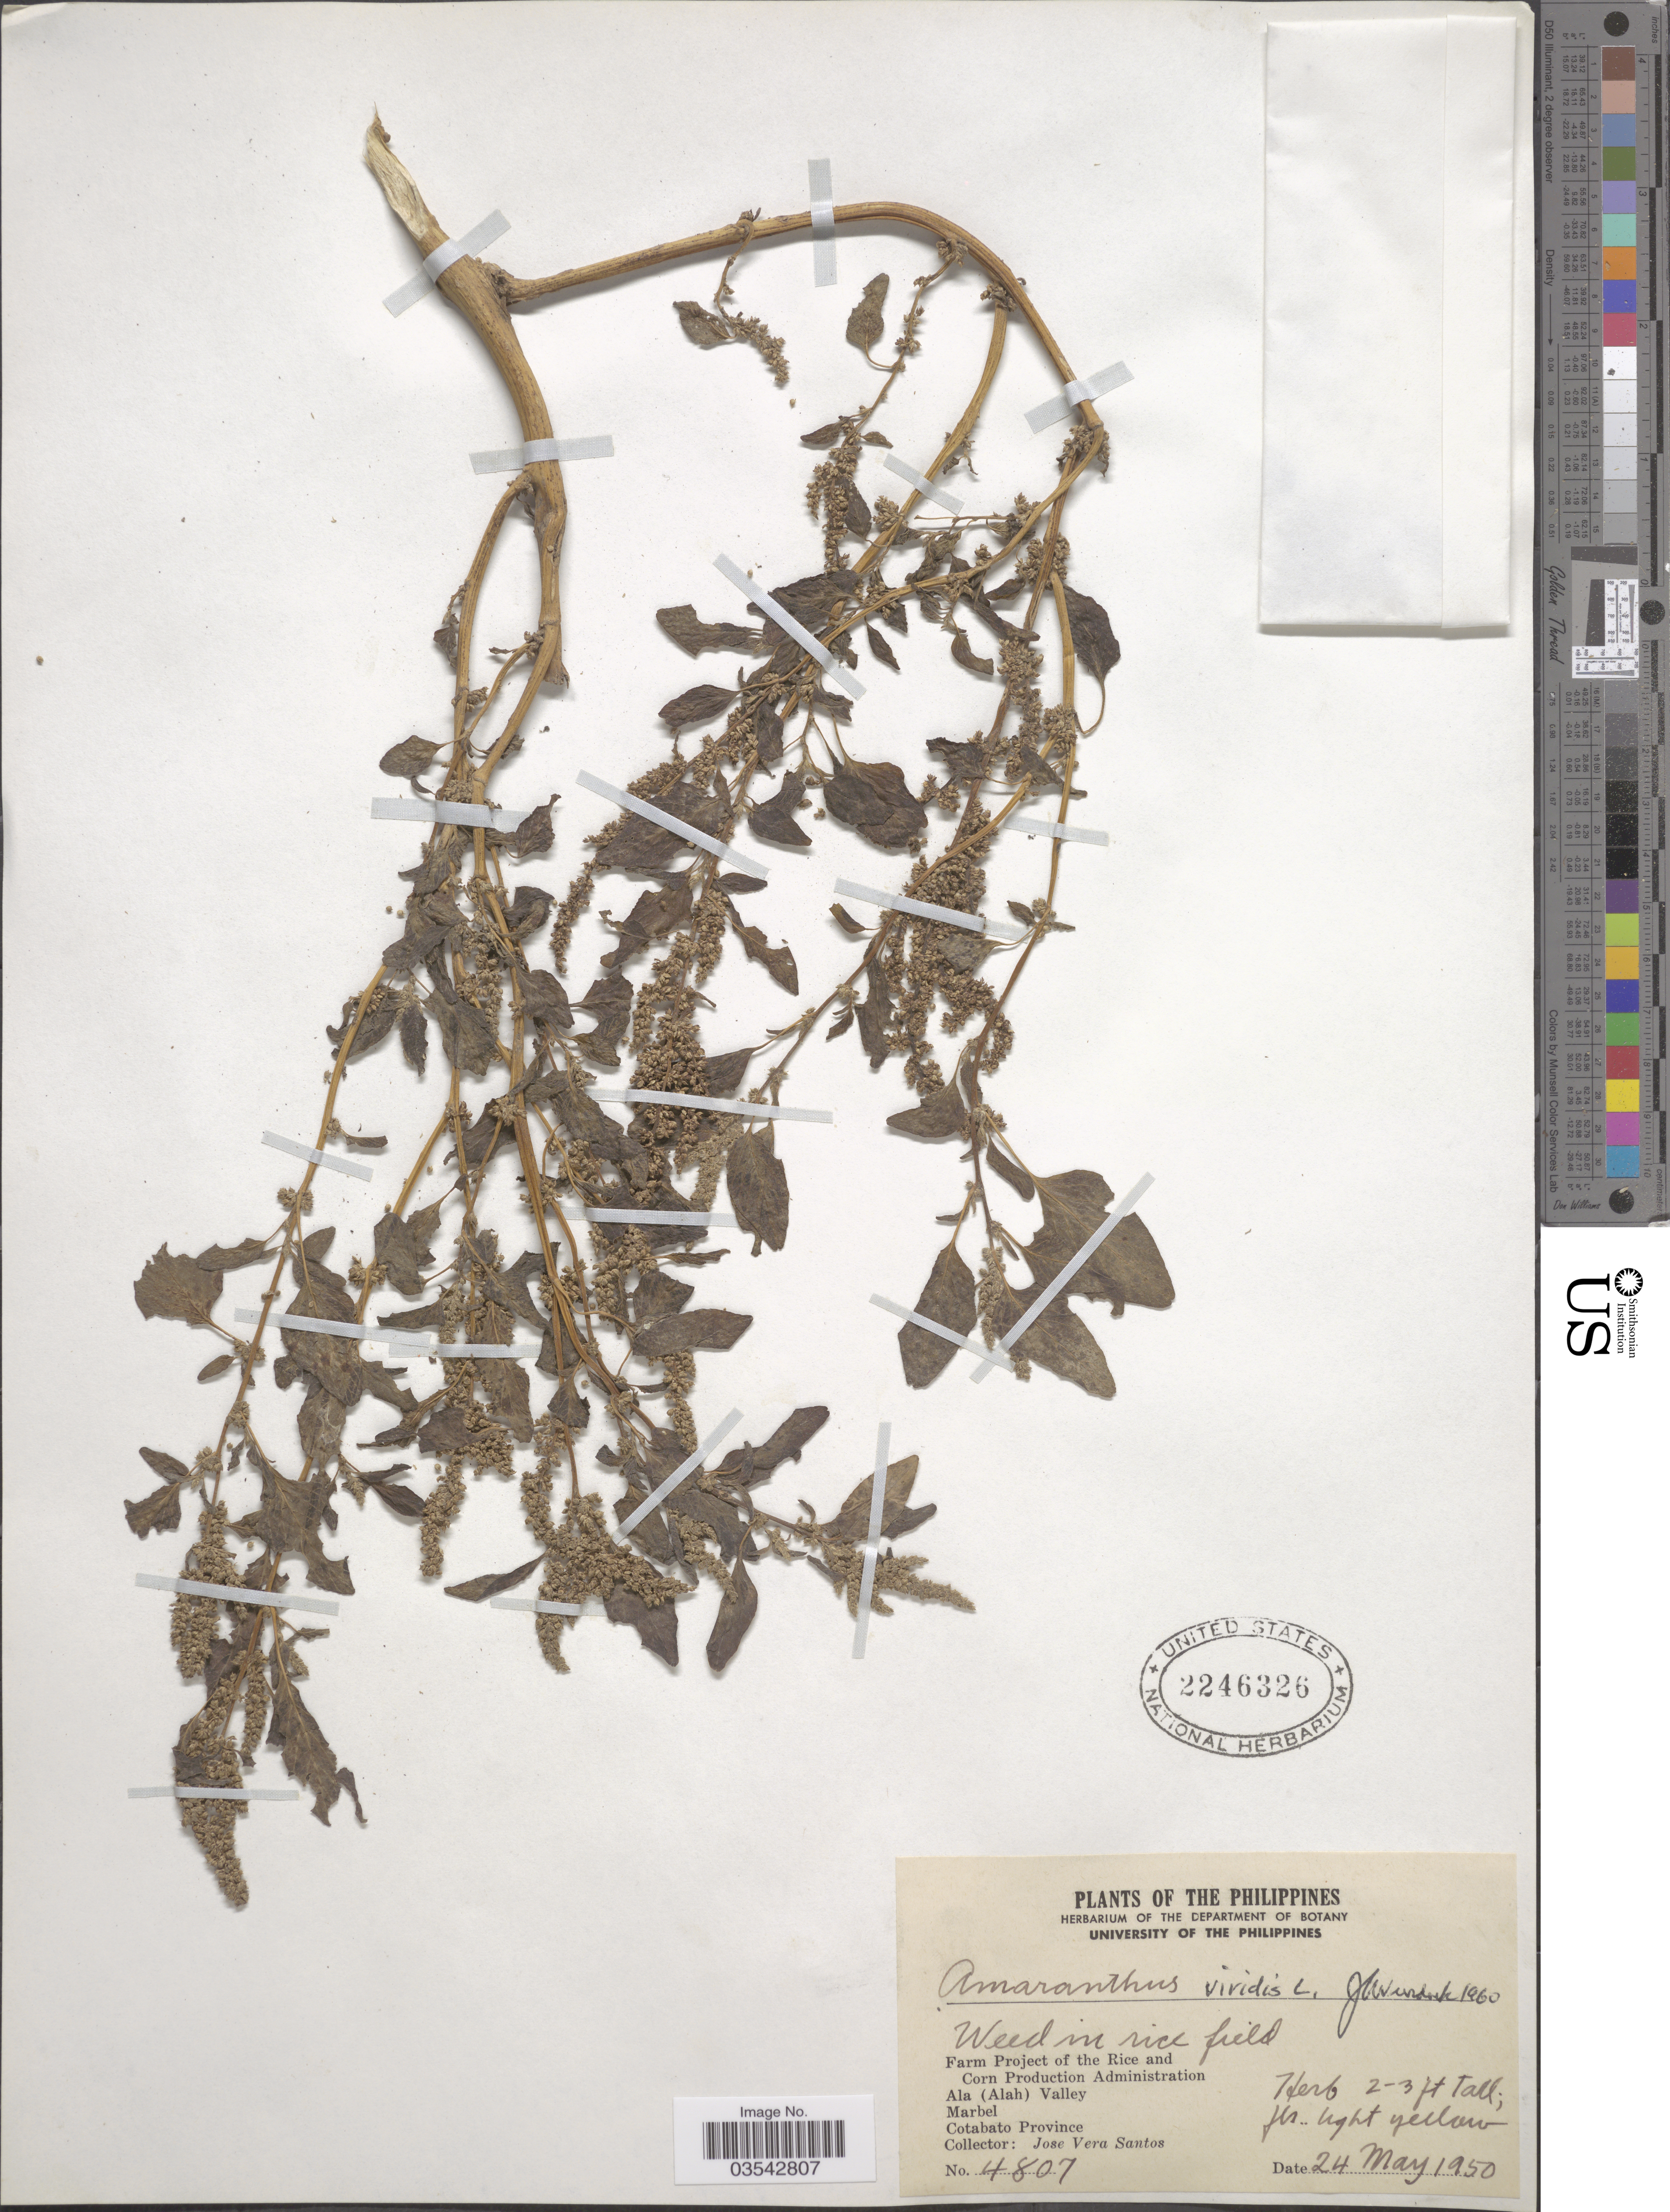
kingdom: Plantae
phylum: Tracheophyta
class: Magnoliopsida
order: Caryophyllales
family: Amaranthaceae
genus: Amaranthus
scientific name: Amaranthus viridis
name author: L.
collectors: J. Santos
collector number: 4807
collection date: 1950-05-24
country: Philippines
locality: Farm Project of the Rice and Corn Production Administration. Ala (Alah) Valley. Marbel. Cotabato Province.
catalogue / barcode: US 2246326